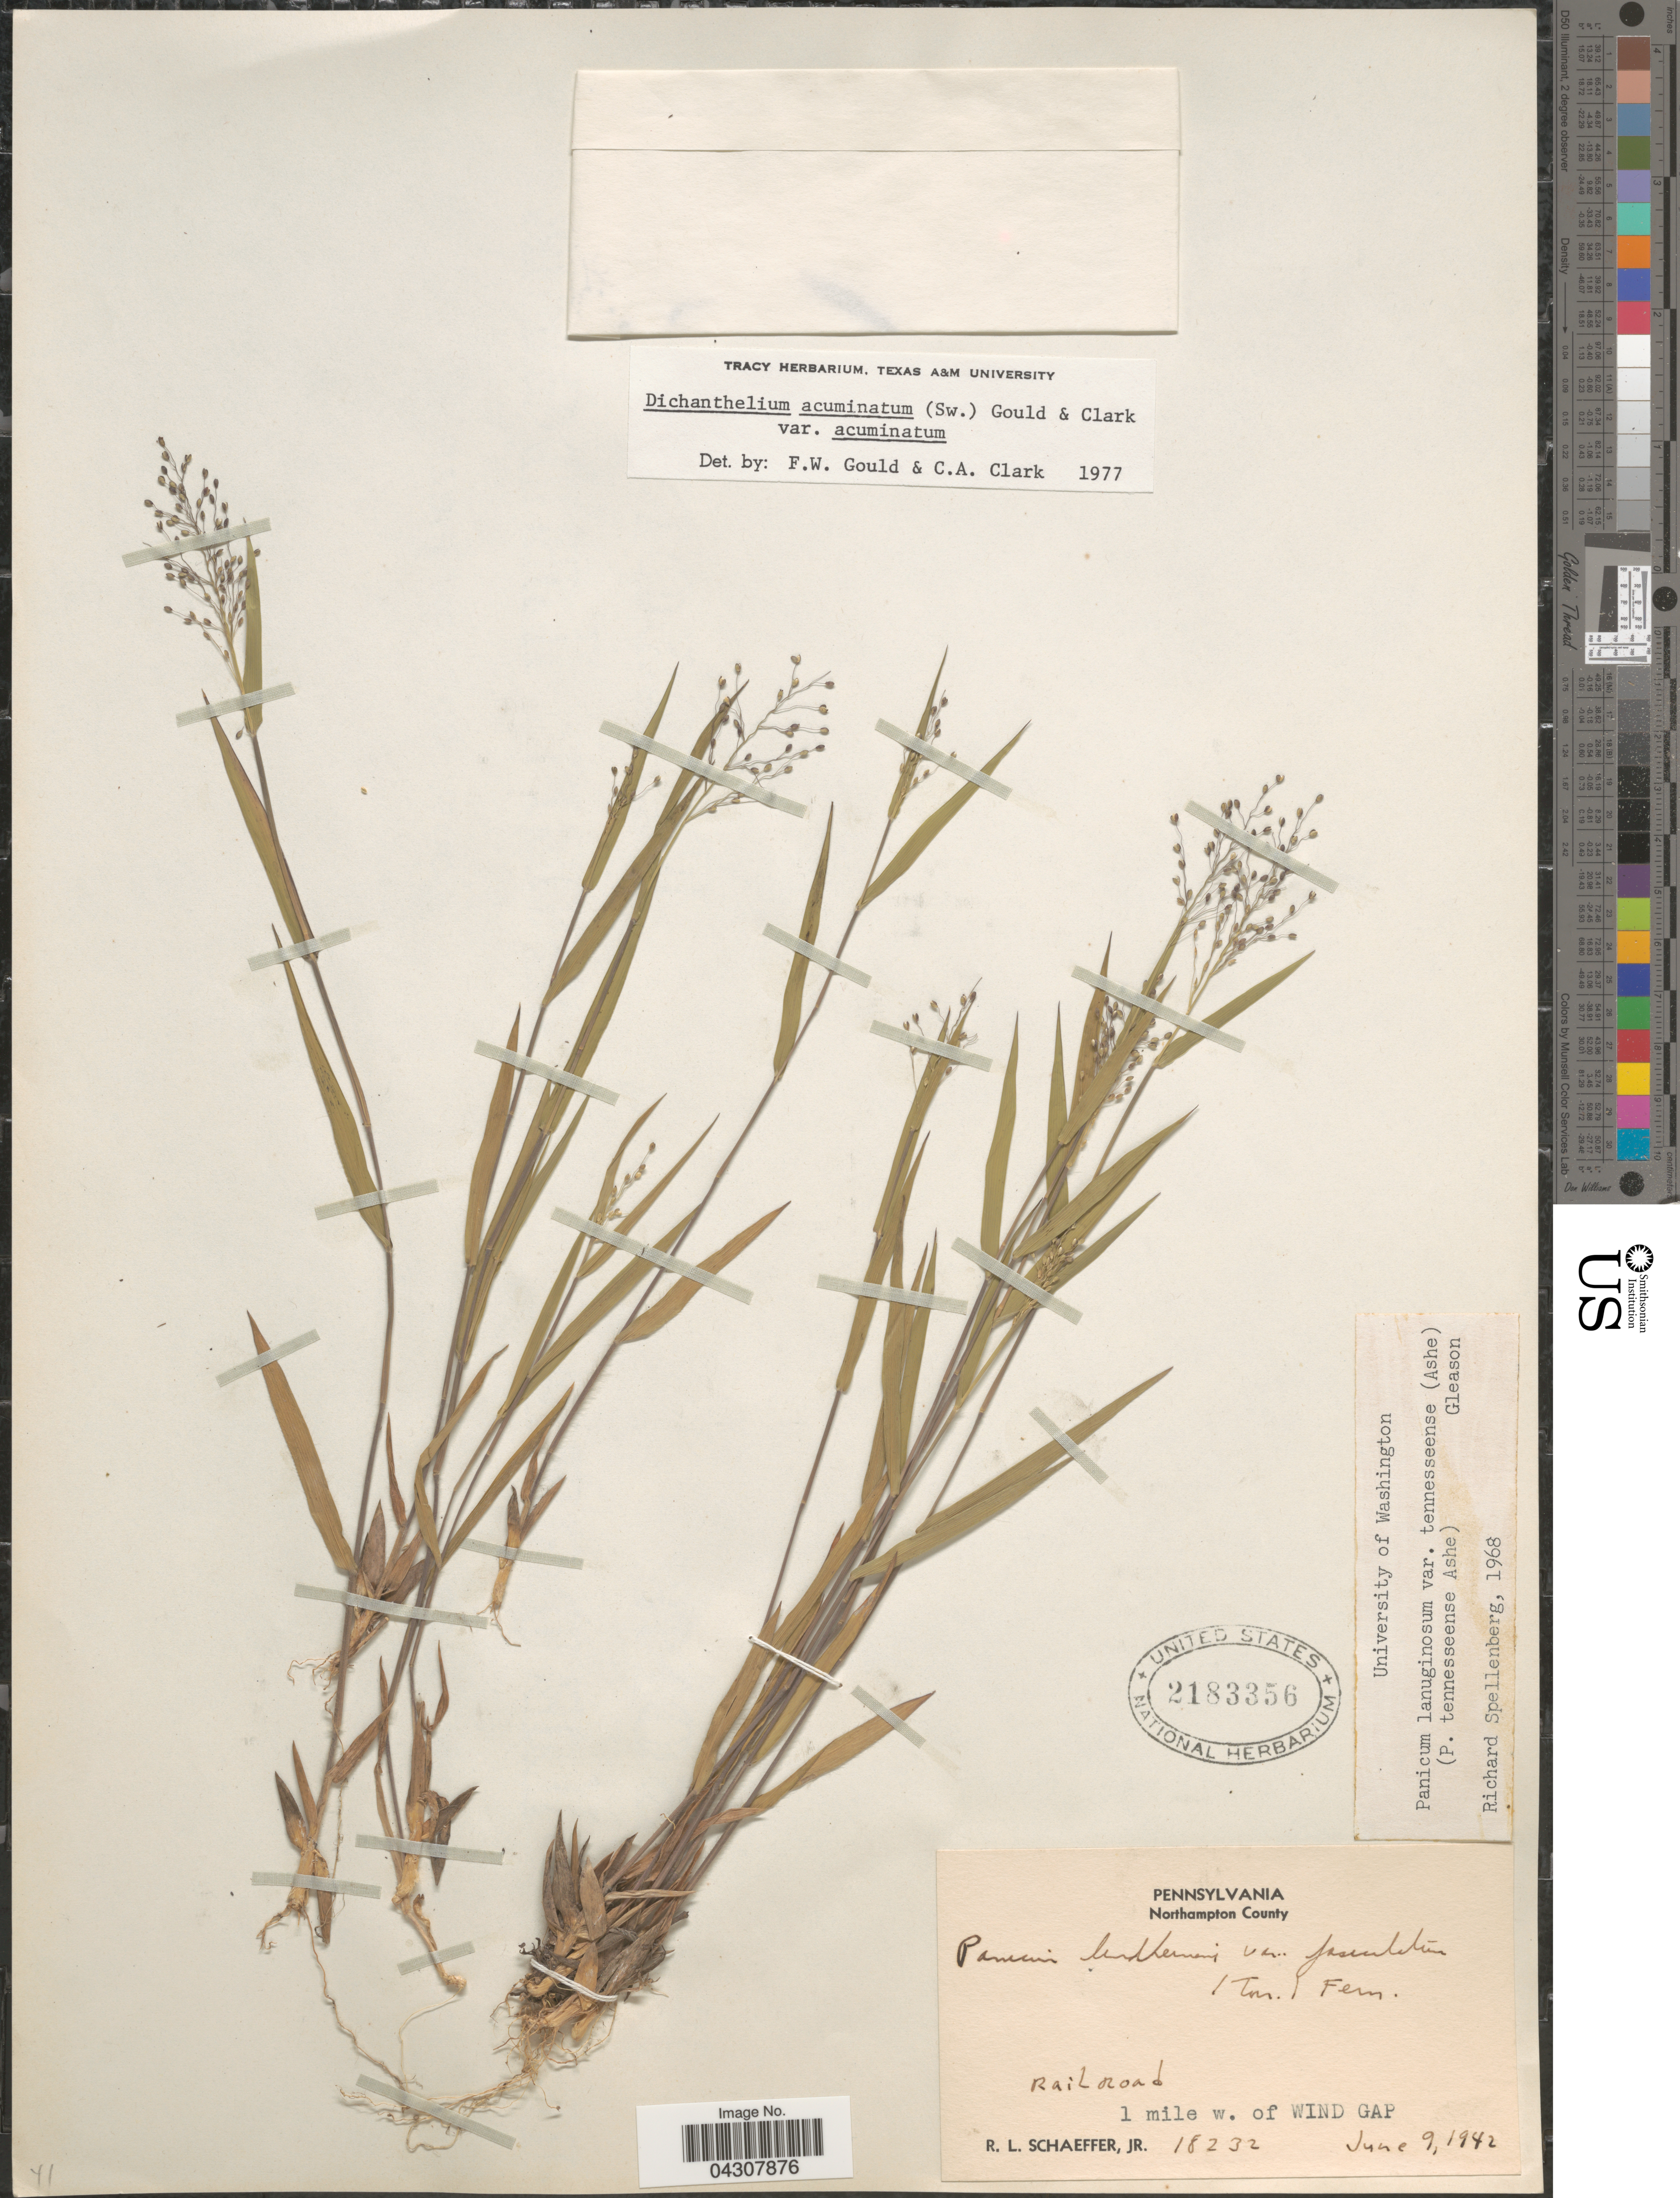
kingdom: Plantae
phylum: Tracheophyta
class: Liliopsida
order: Poales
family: Poaceae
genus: Dichanthelium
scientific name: Dichanthelium acuminatum var. acuminatum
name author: (Sw.) Gould & C.A. Clark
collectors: R. L. Schaeffer Jr.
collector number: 18232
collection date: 1942-06-09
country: United States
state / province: Pennsylvania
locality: Northampton County. Railroad, 1 mile w. of Wind Gap.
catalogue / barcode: US 2183356